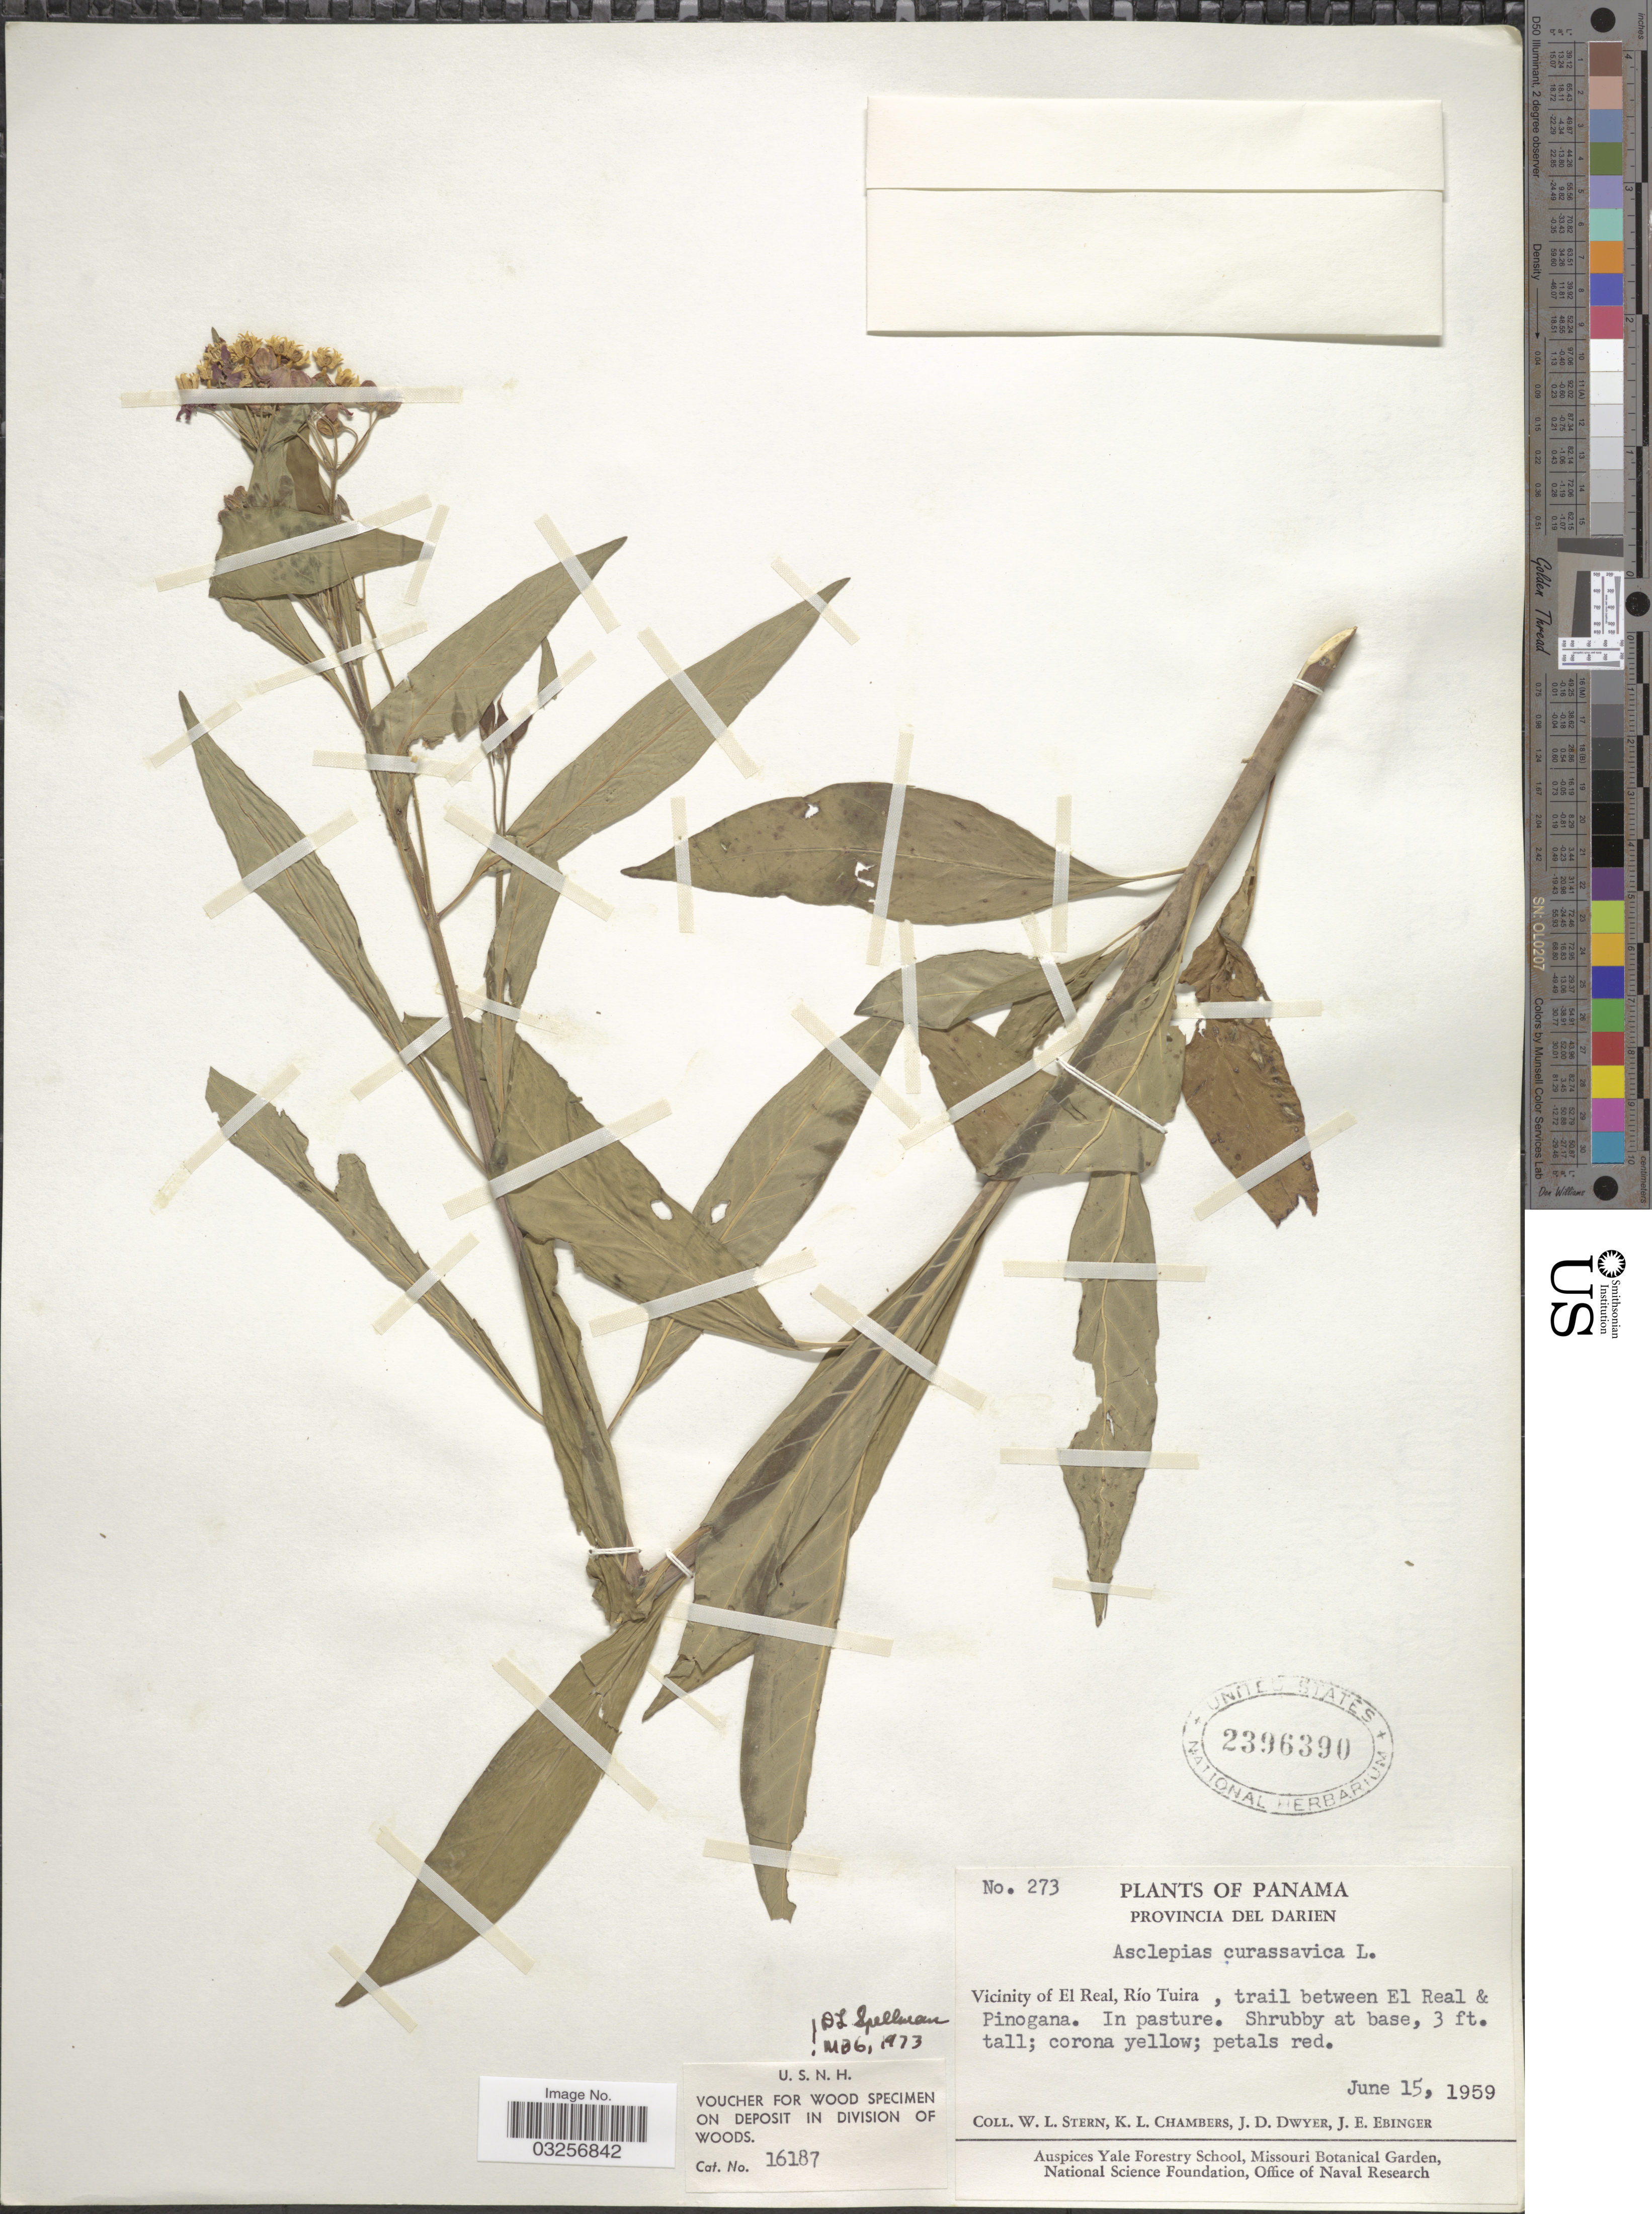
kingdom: Plantae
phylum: Tracheophyta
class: Magnoliopsida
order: Gentianales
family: Apocynaceae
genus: Asclepias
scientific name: Asclepias curassavica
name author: L.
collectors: W. L. Stern, K. Chambers, J. D. Dwyer & J. Ebinger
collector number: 273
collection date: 1959-06-15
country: Panama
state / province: Darién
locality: Vicinity of El Real, Río Tuira, trail between El Real & Pinogana.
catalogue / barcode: US 2396390